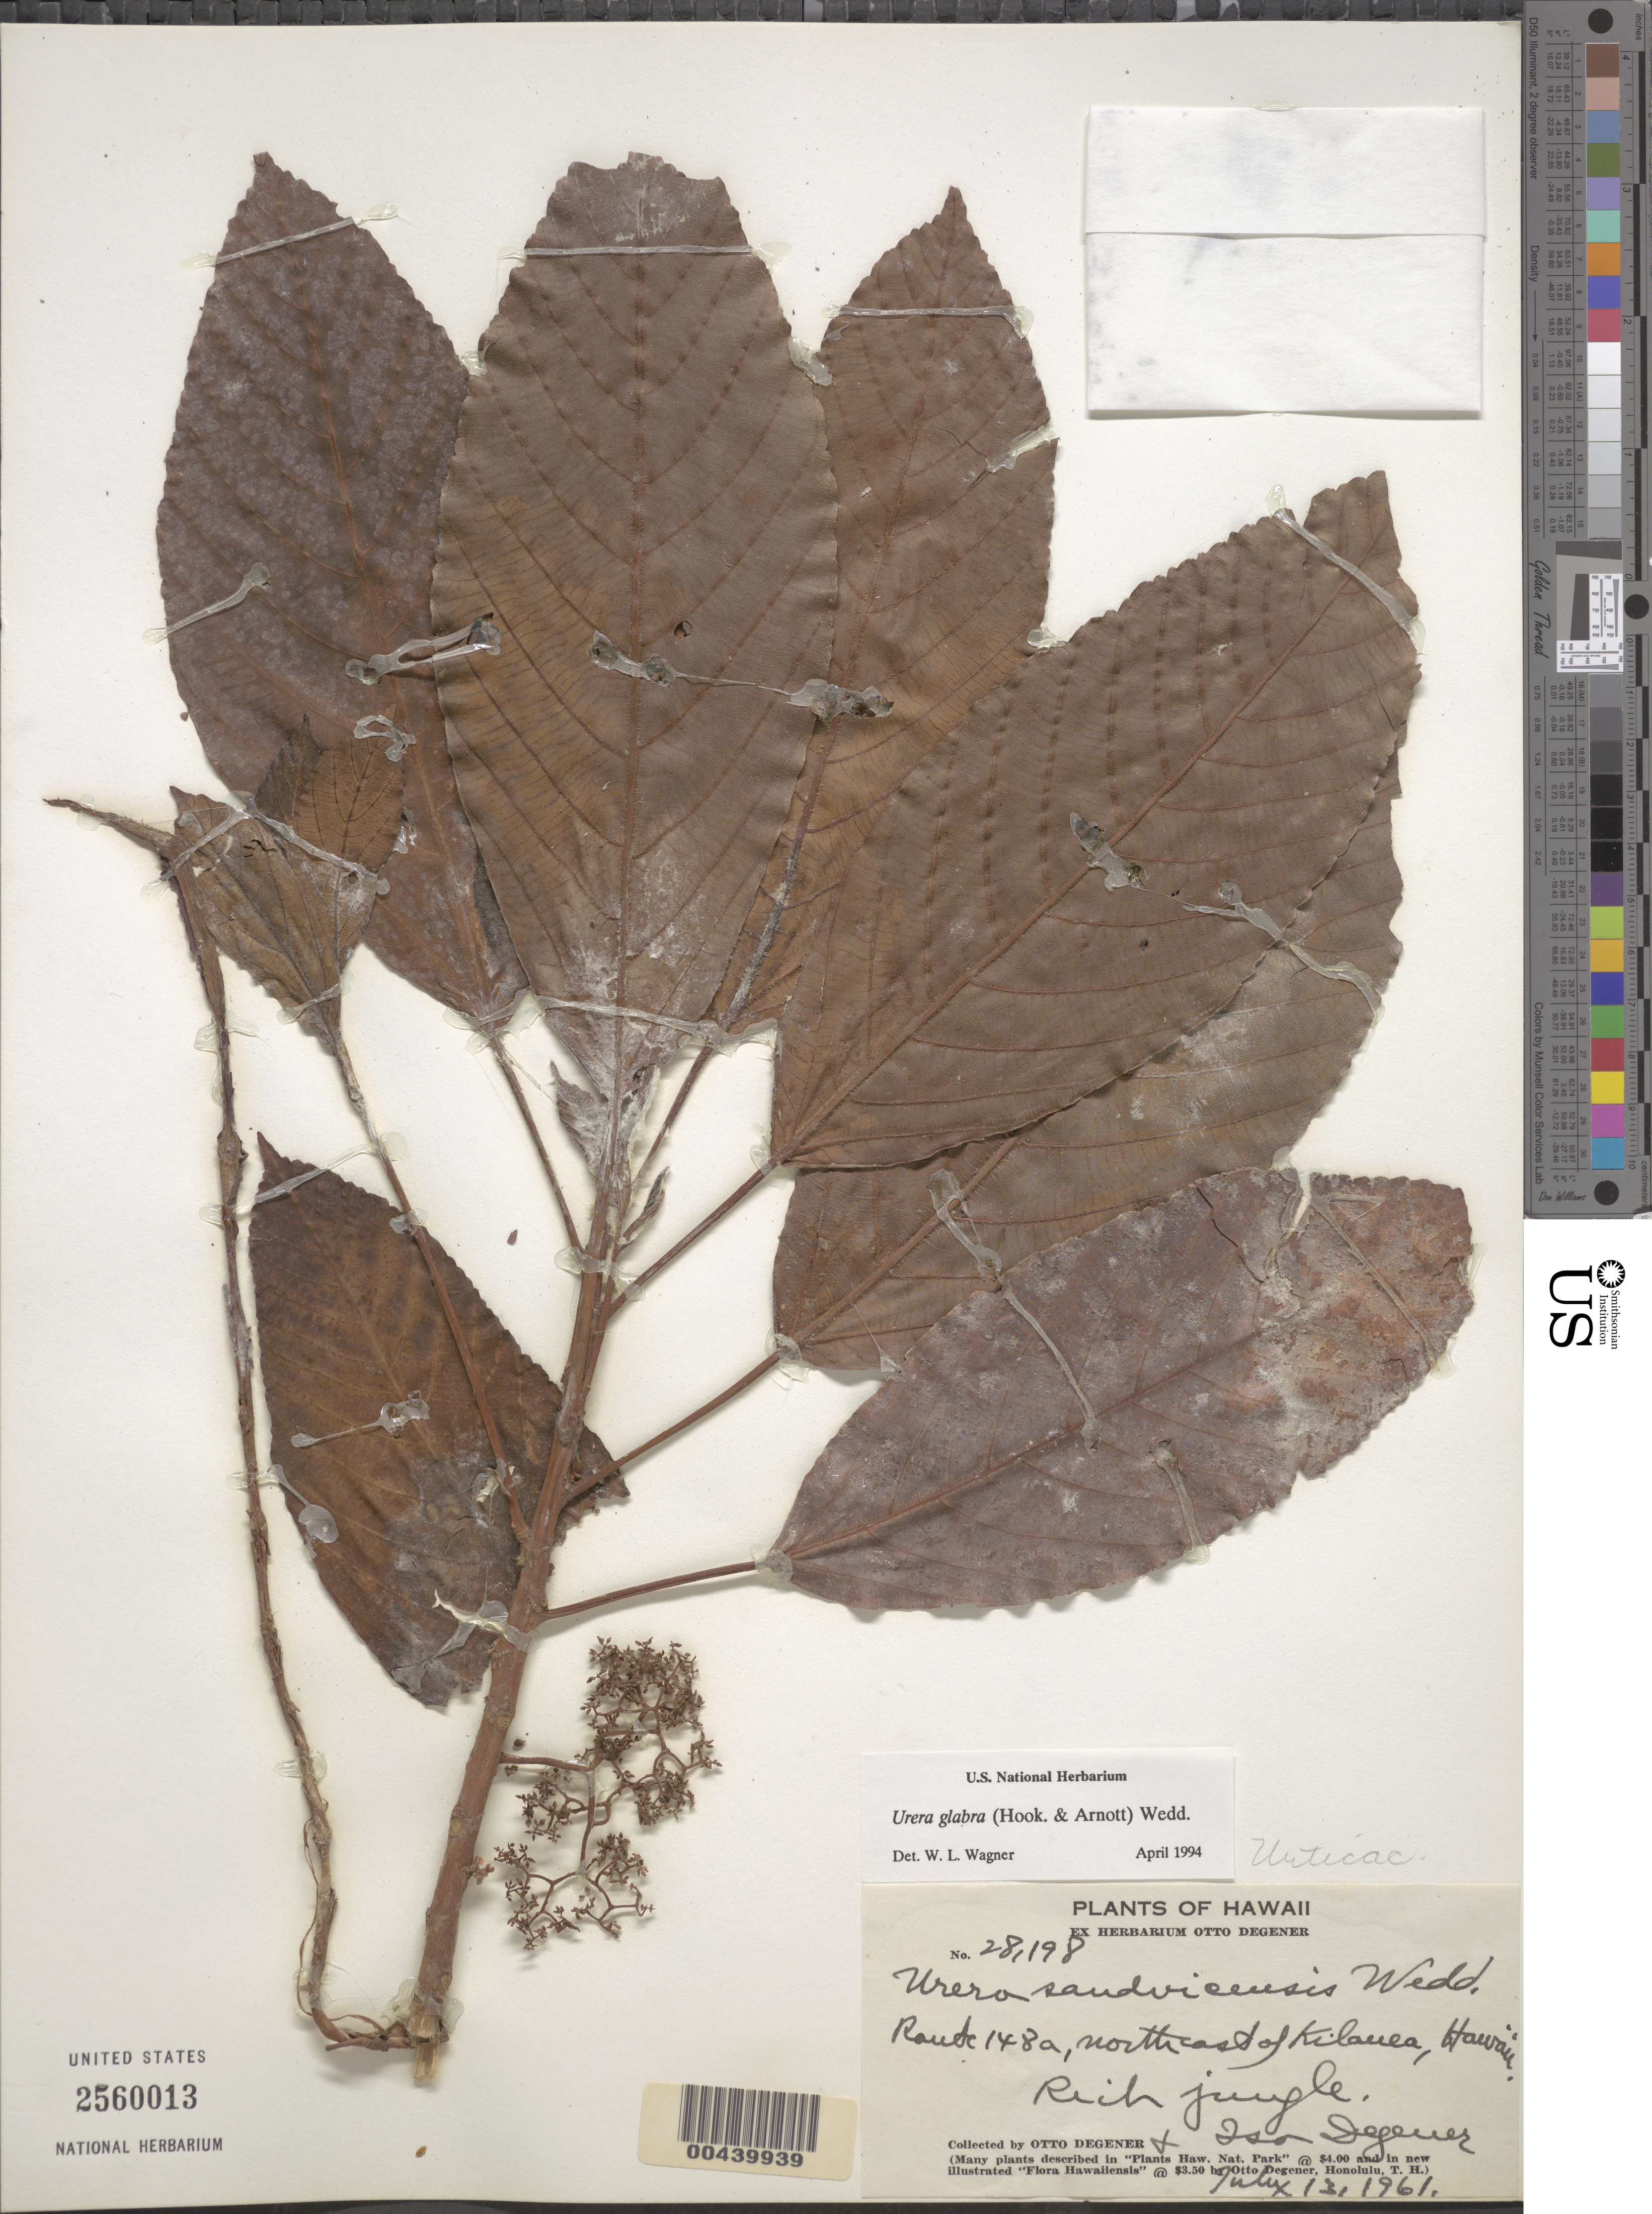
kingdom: Plantae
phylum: Tracheophyta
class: Magnoliopsida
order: Rosales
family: Urticaceae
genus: Touchardia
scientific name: Touchardia oahuensis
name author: T. Wells & A. K. Monro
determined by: Wagner, W. L., (BOT), Smithsonian Institution - National Museum of Natural History (UNITED STATES)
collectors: O. Degener & I. Degener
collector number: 28198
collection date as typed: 13 Jul 1961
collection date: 1961-07-13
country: United States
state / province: Hawaii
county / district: Hawaii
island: Hawaii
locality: Route 148a, NE of Kilauea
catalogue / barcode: US 2560013